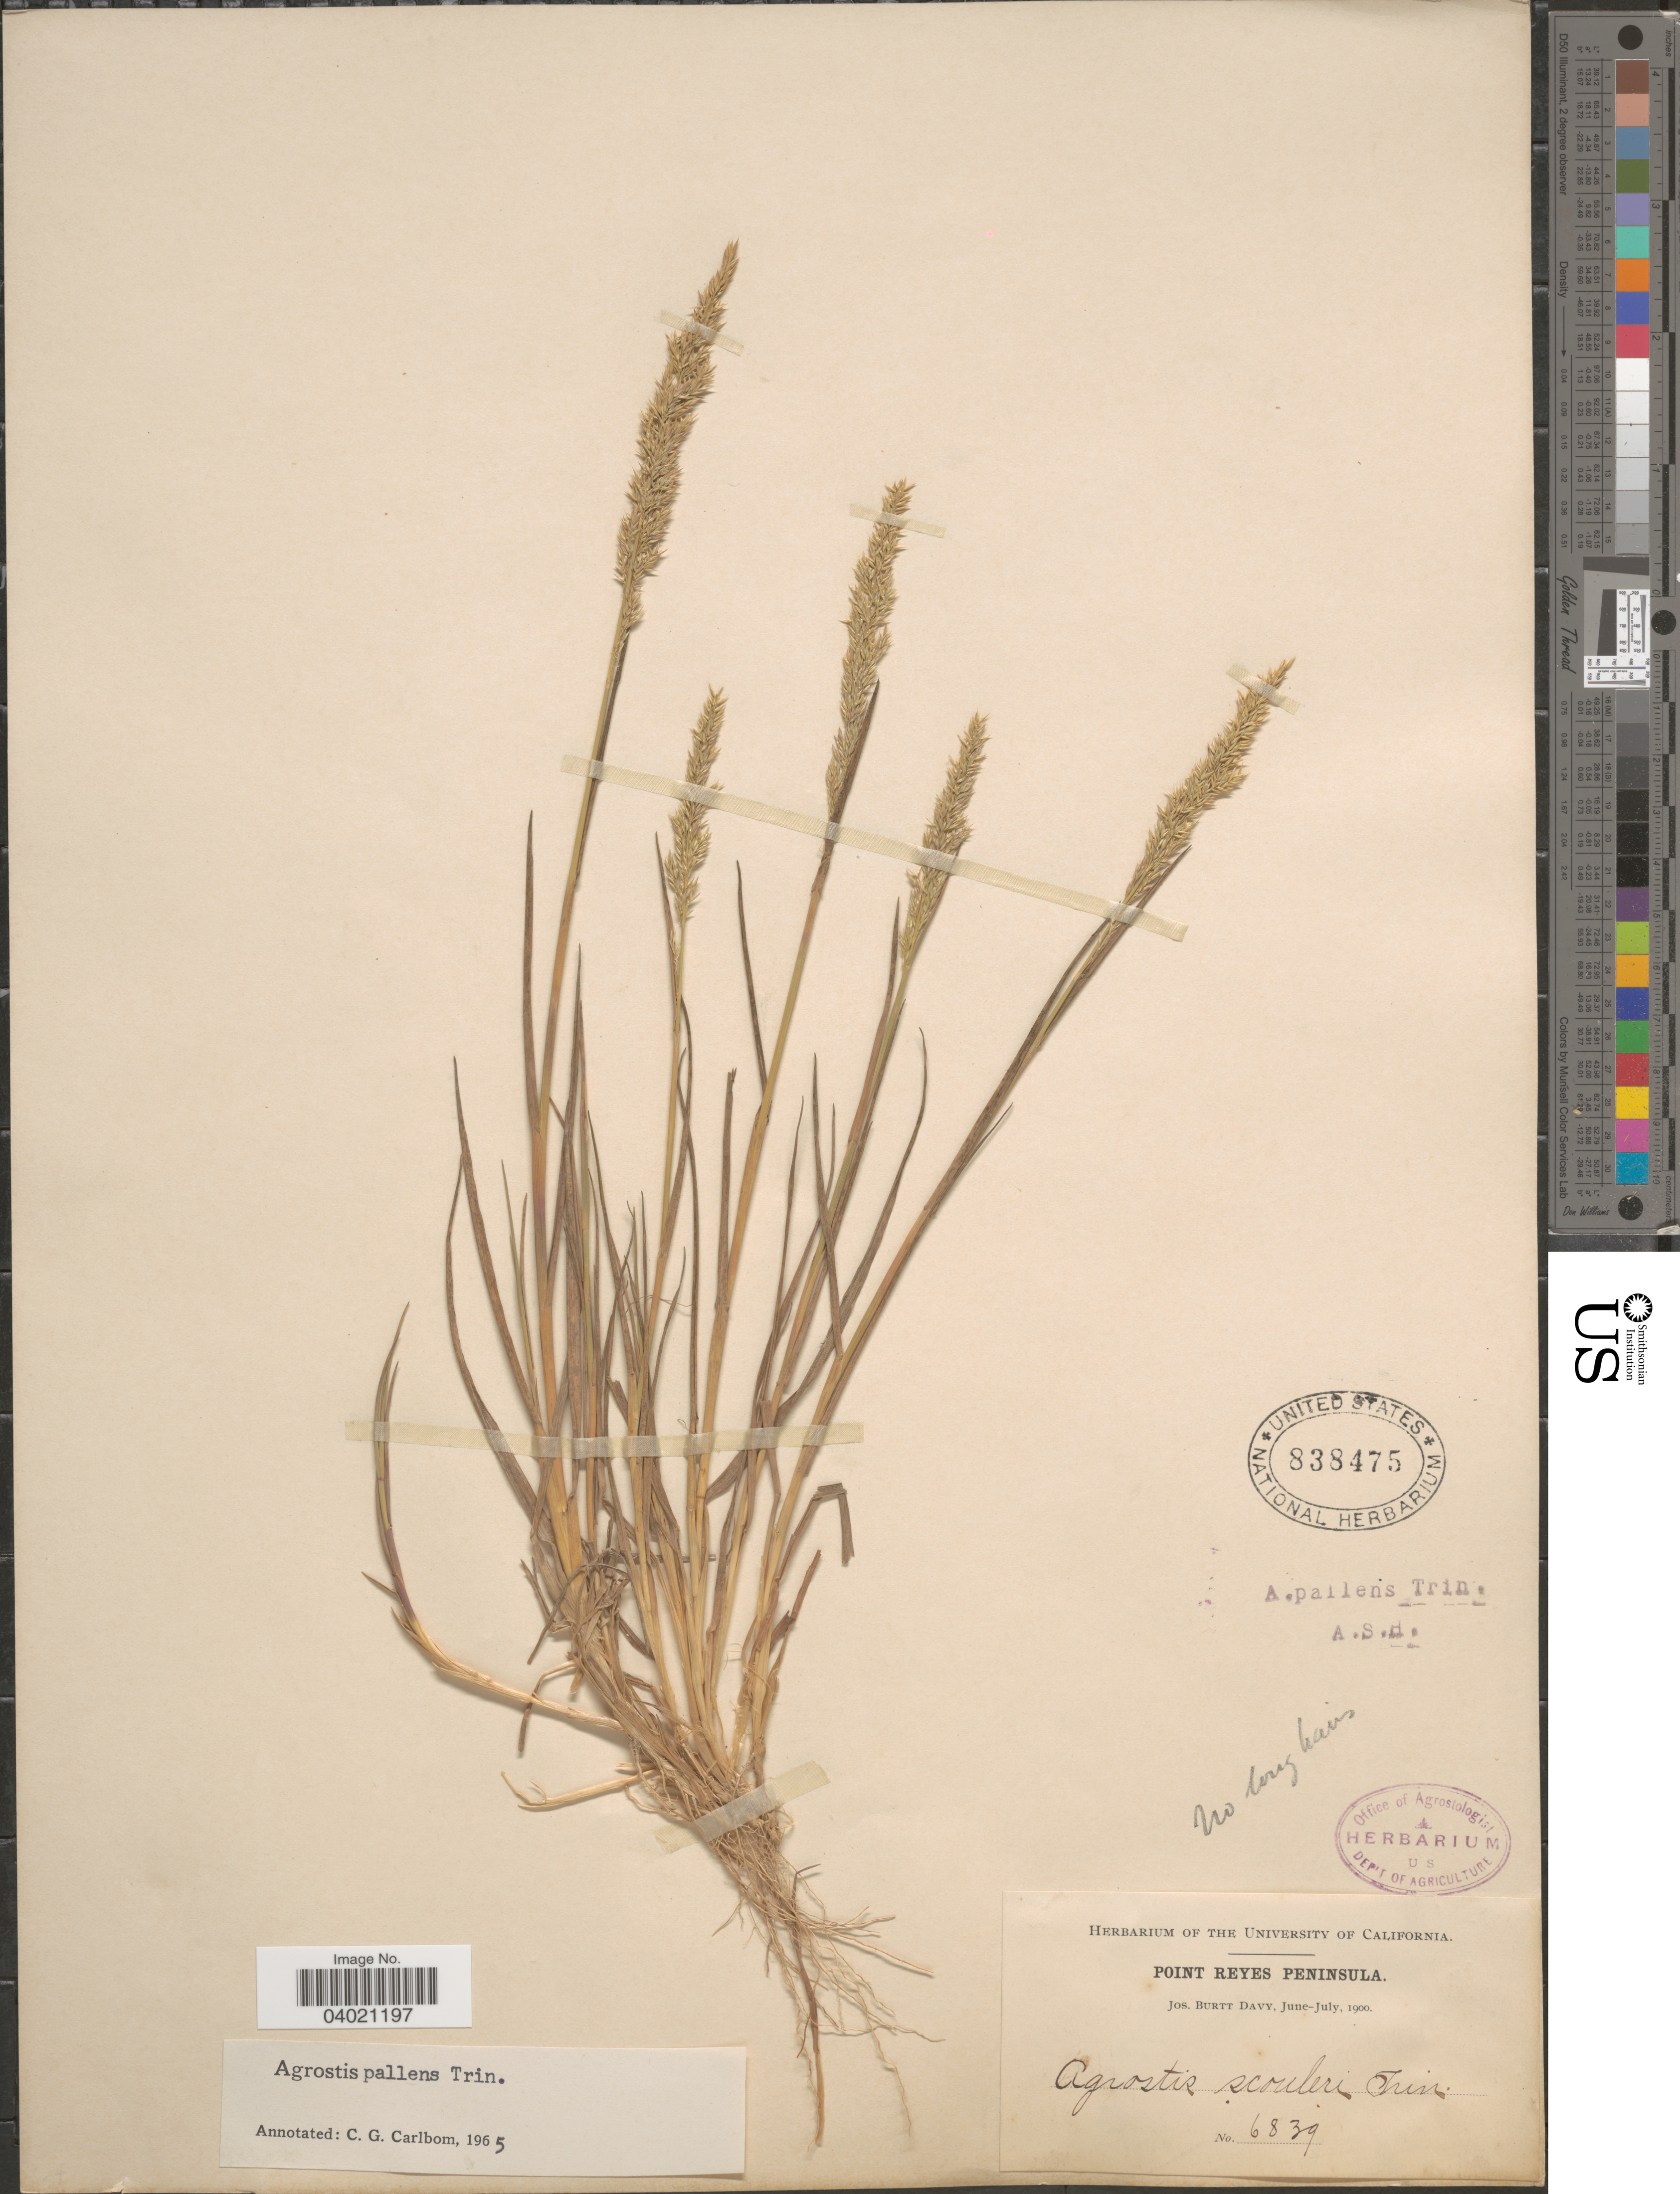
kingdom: Plantae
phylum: Tracheophyta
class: Liliopsida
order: Poales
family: Poaceae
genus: Agrostis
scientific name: Agrostis pallens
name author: Trin.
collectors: J. Burtt Davy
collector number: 6839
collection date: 1900-06/1900-07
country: United States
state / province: California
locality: Point Reyes Peninsula.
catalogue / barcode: US 838475